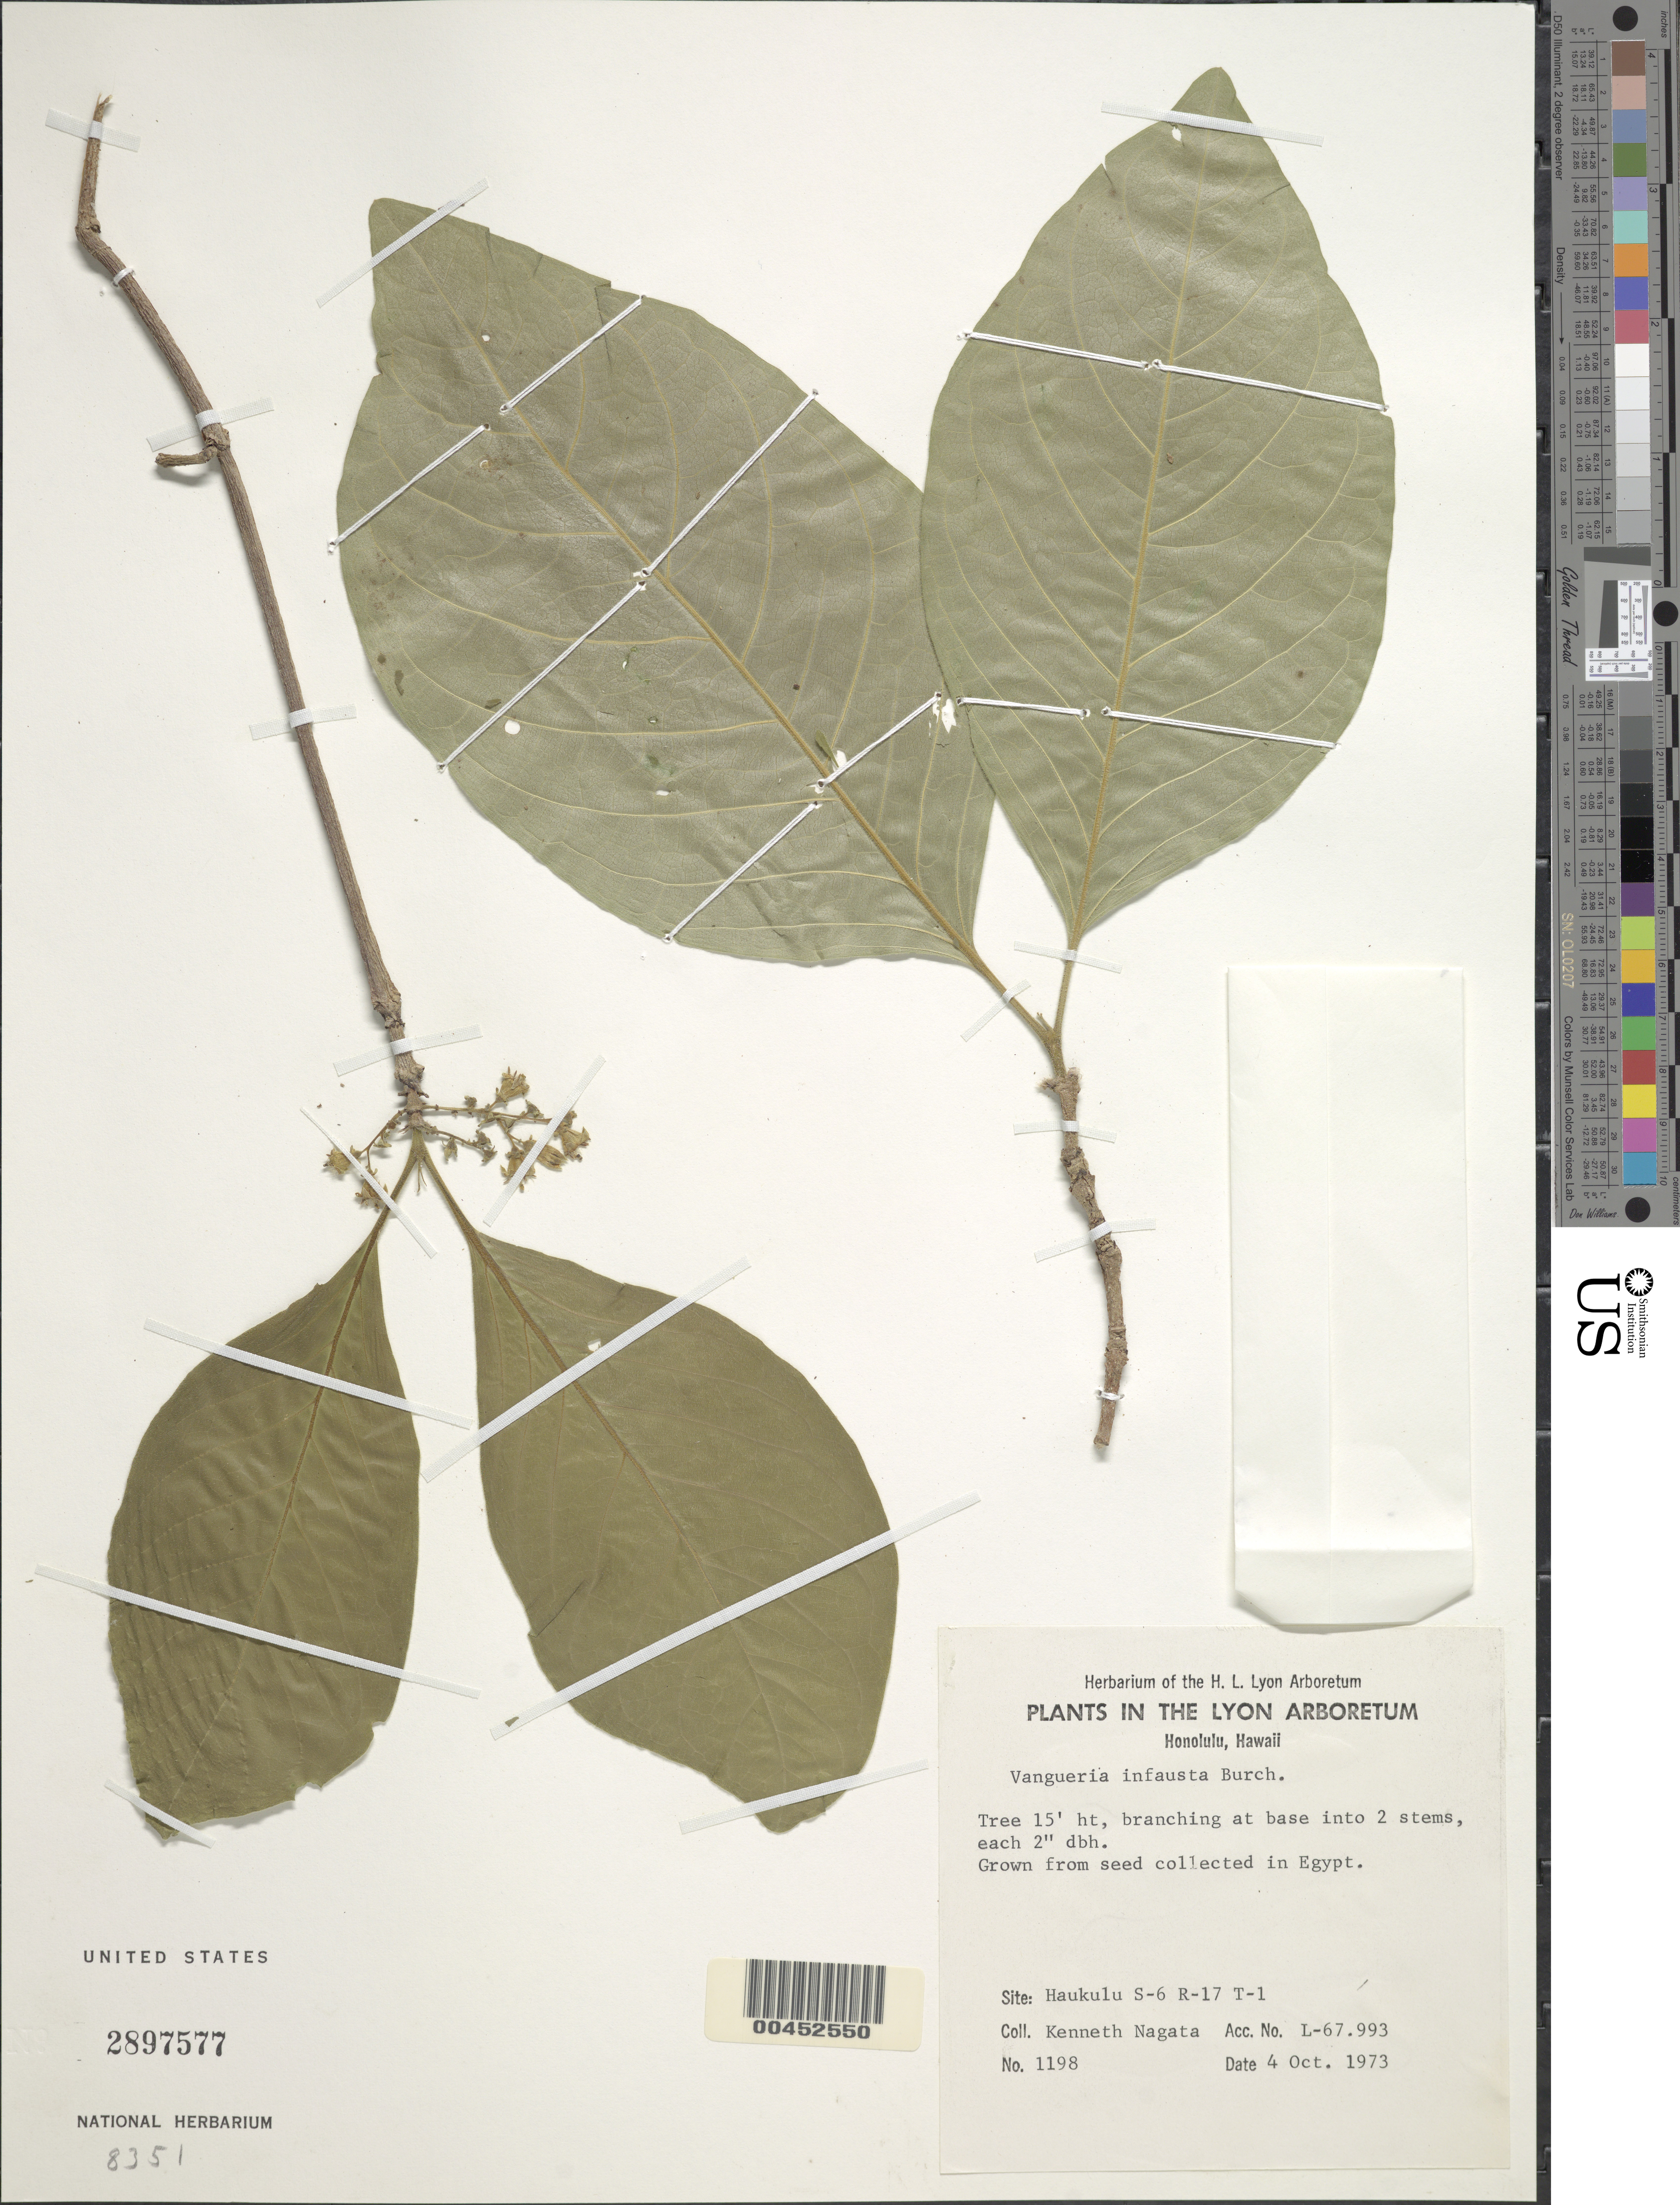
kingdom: Plantae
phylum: Tracheophyta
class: Magnoliopsida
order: Gentianales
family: Rubiaceae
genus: Vangueria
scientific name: Vangueria infausta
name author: D.G. Burch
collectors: K. Nagata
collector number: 1198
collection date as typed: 4 Oct 1973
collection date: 1973-10-04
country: United States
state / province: Hawaii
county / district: Honolulu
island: Oahu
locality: Honolulu, Herbarium of the H.L. Lyon Arboretum, Haukulu S-6 R-17 T-1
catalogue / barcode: US 2897577